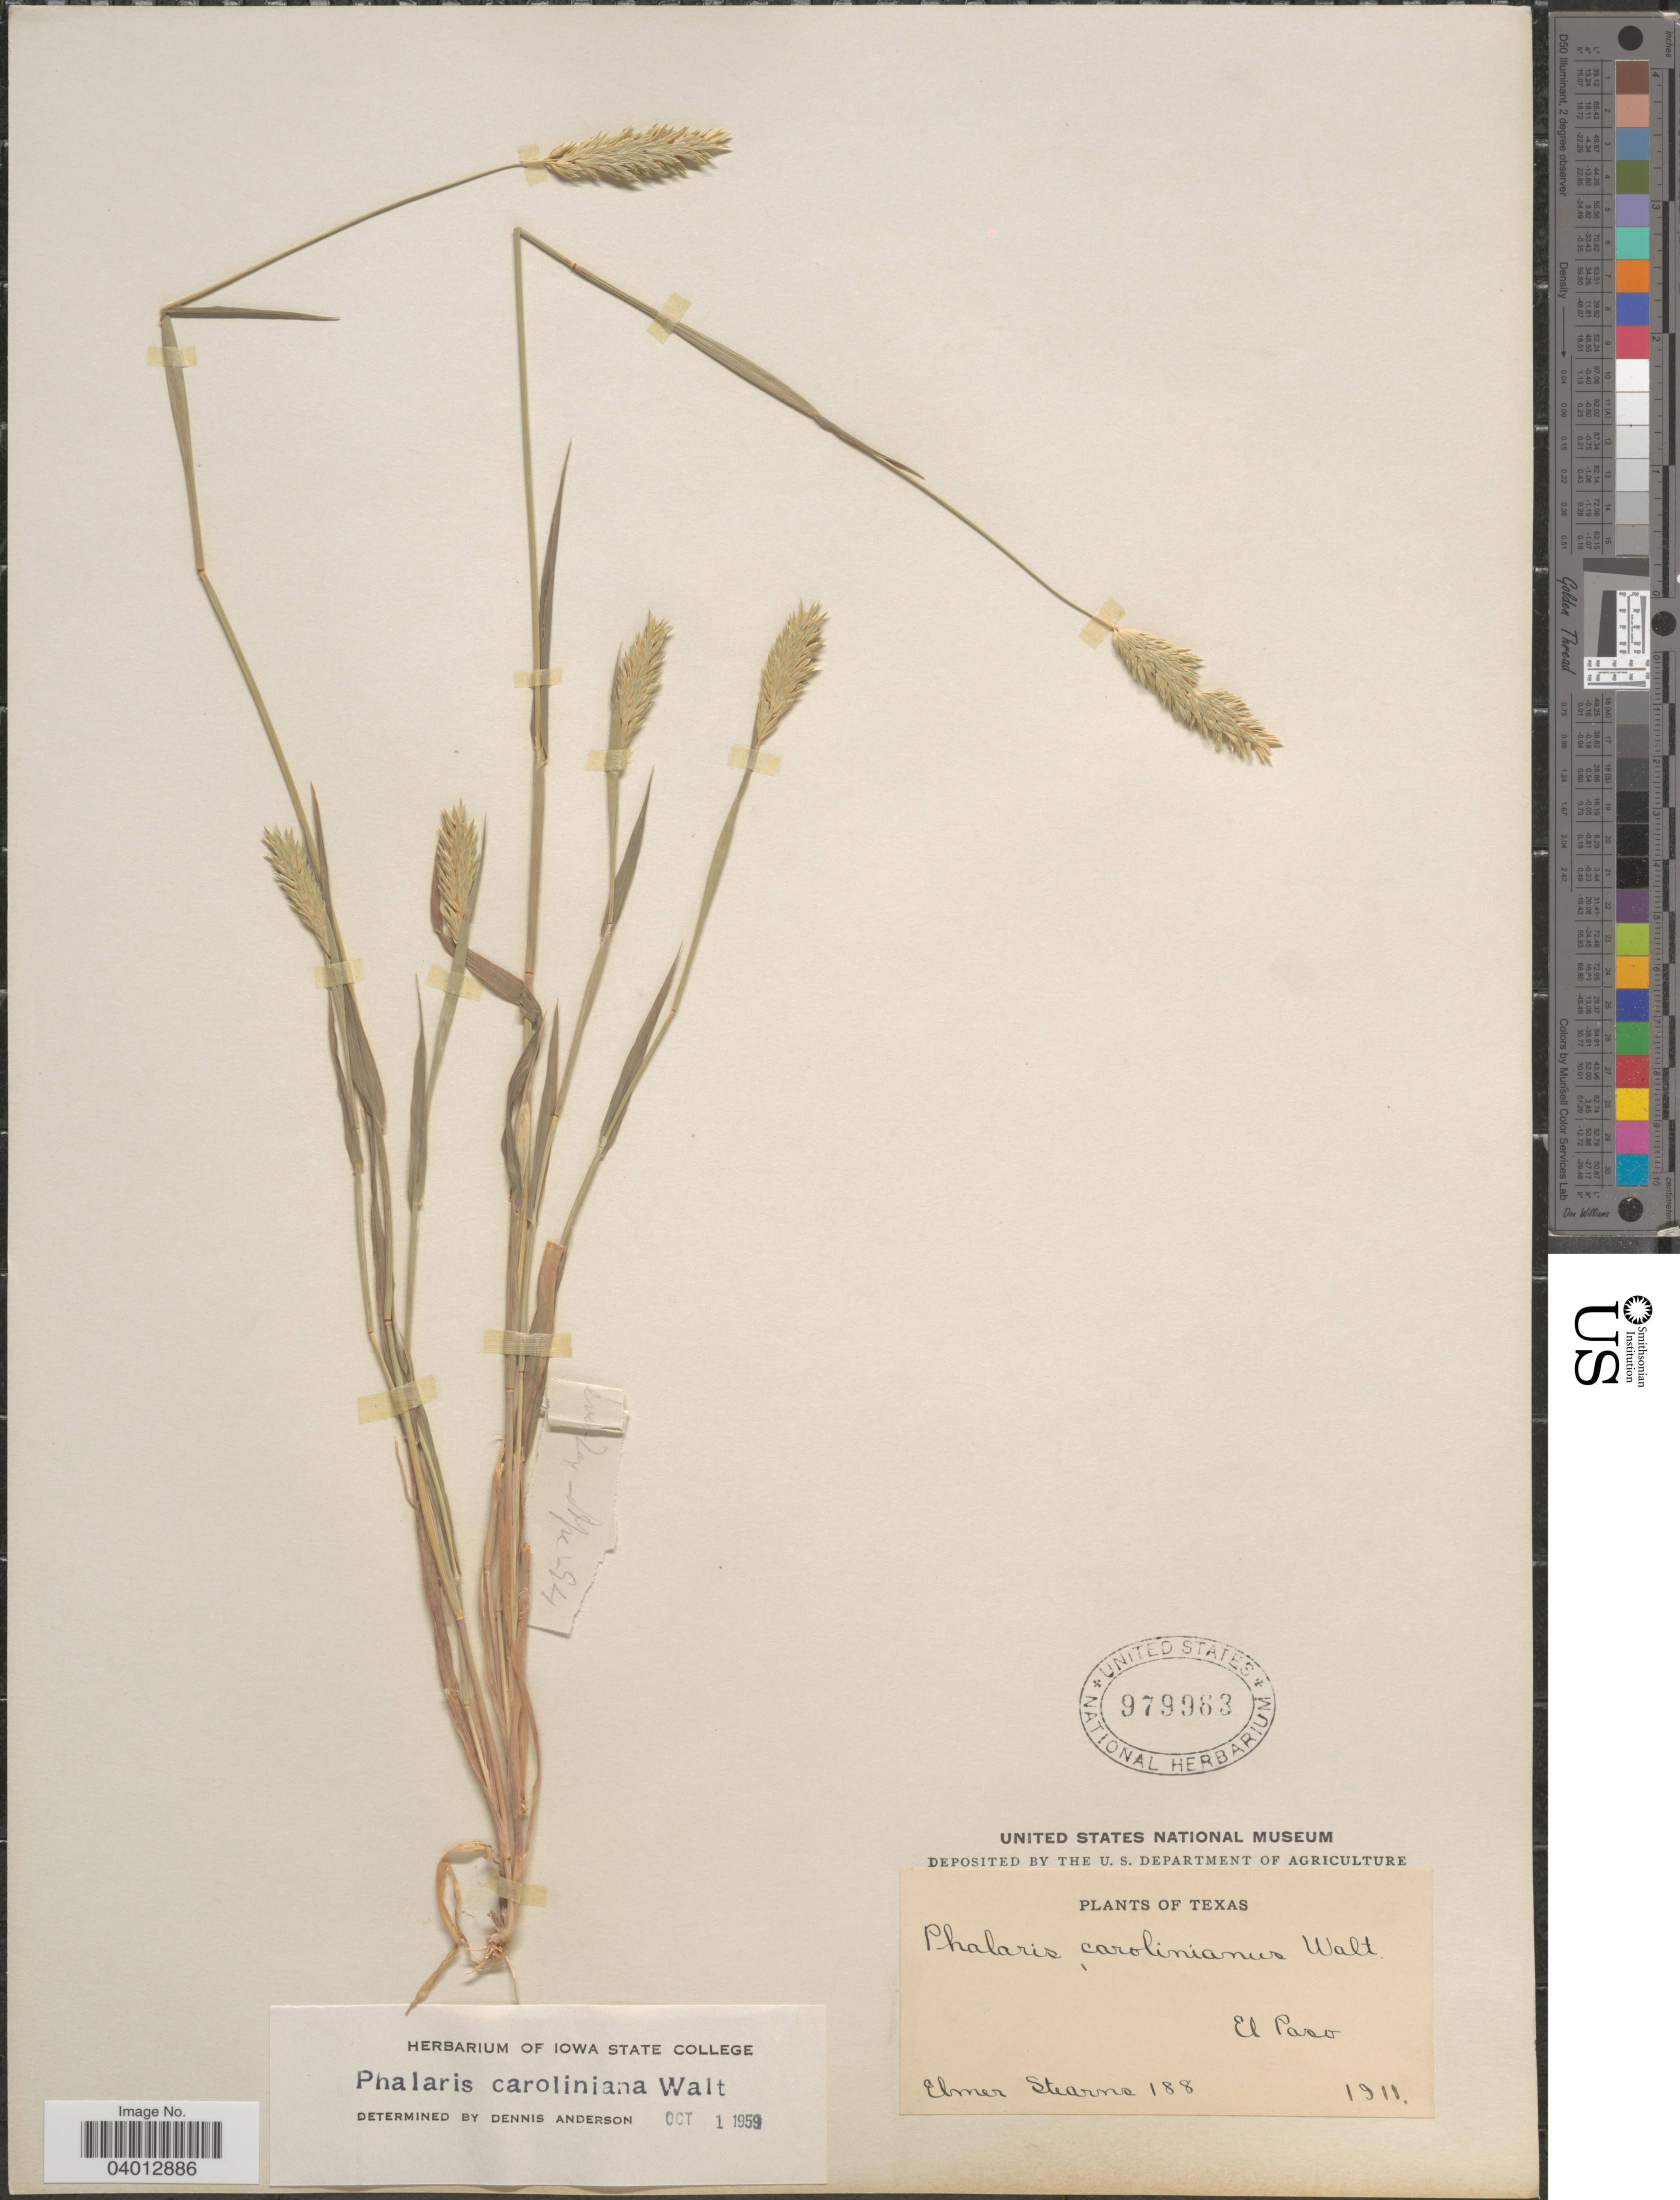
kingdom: Plantae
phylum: Tracheophyta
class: Liliopsida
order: Poales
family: Poaceae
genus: Phalaris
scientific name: Phalaris caroliniana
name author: Walter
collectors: E. Stearns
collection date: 1911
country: United States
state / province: Texas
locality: El Paso.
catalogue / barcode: US 979963